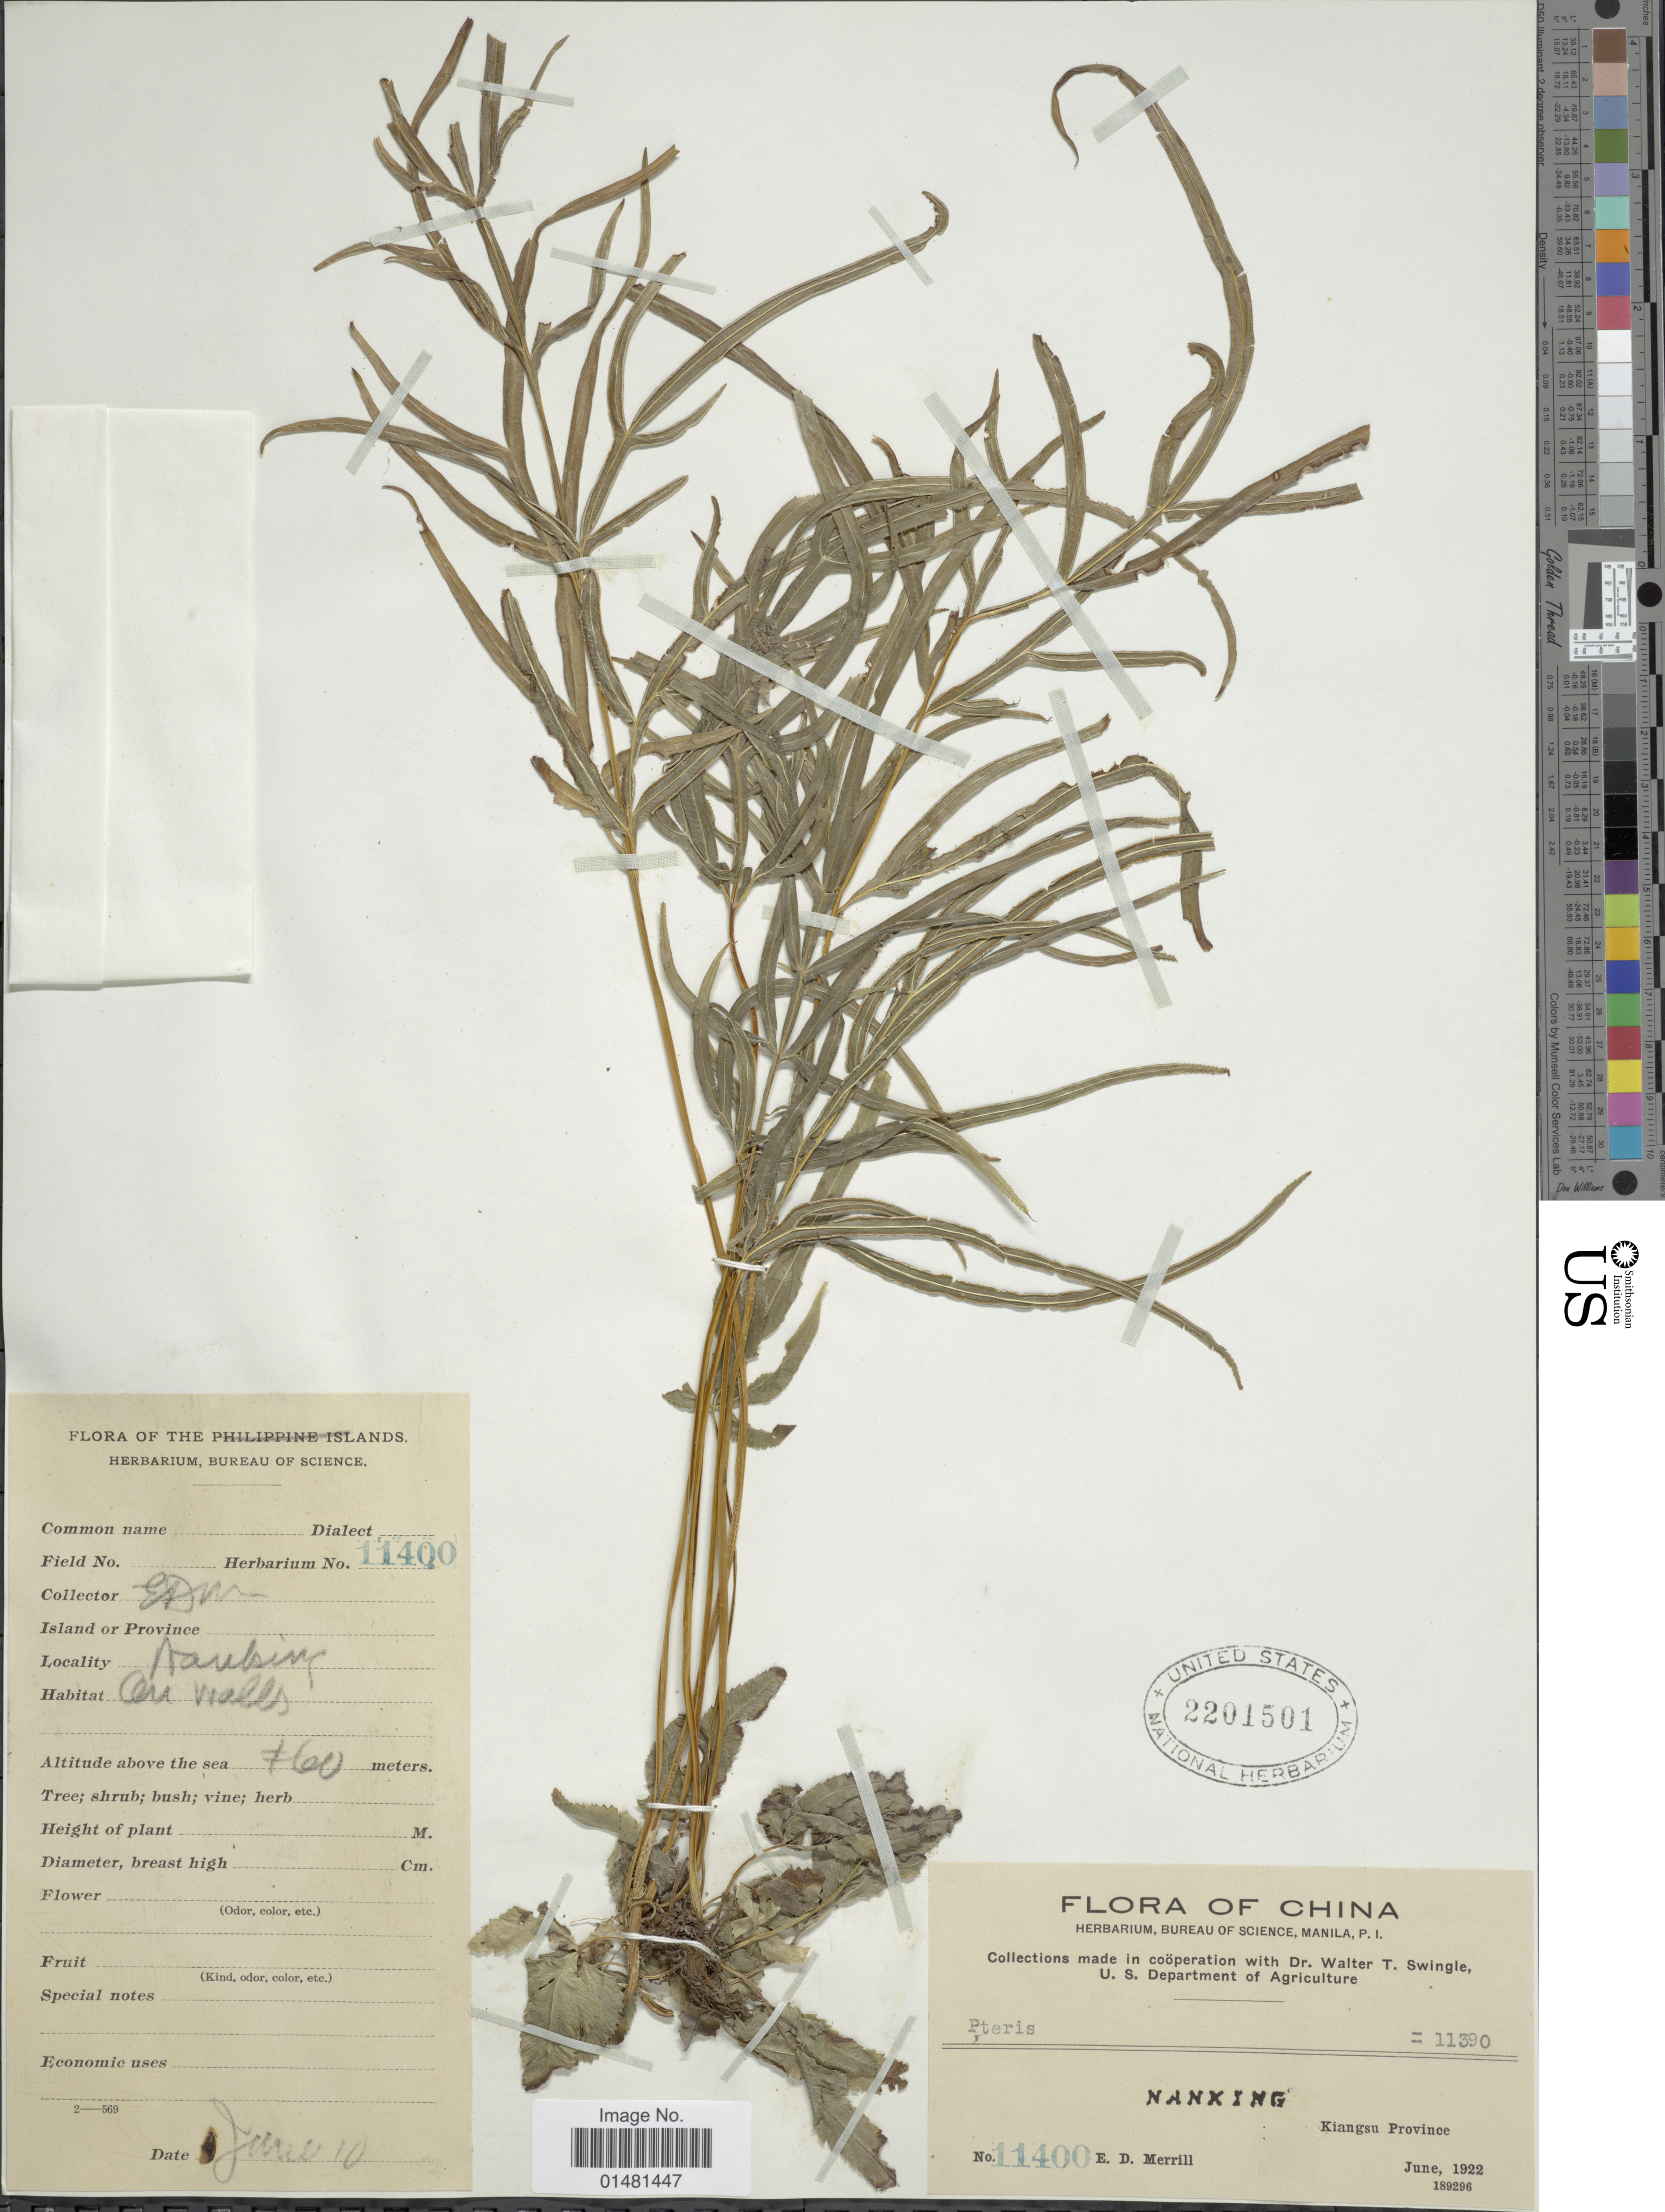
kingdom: Plantae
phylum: Tracheophyta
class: Polypodiopsida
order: Polypodiales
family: Pteridaceae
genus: Pteris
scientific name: Pteris sp.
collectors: E. D. Merrill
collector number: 11400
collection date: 1922-06-10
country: China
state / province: Jiangsu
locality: Nanking, Kiangsu Province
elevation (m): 60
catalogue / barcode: US 2201501